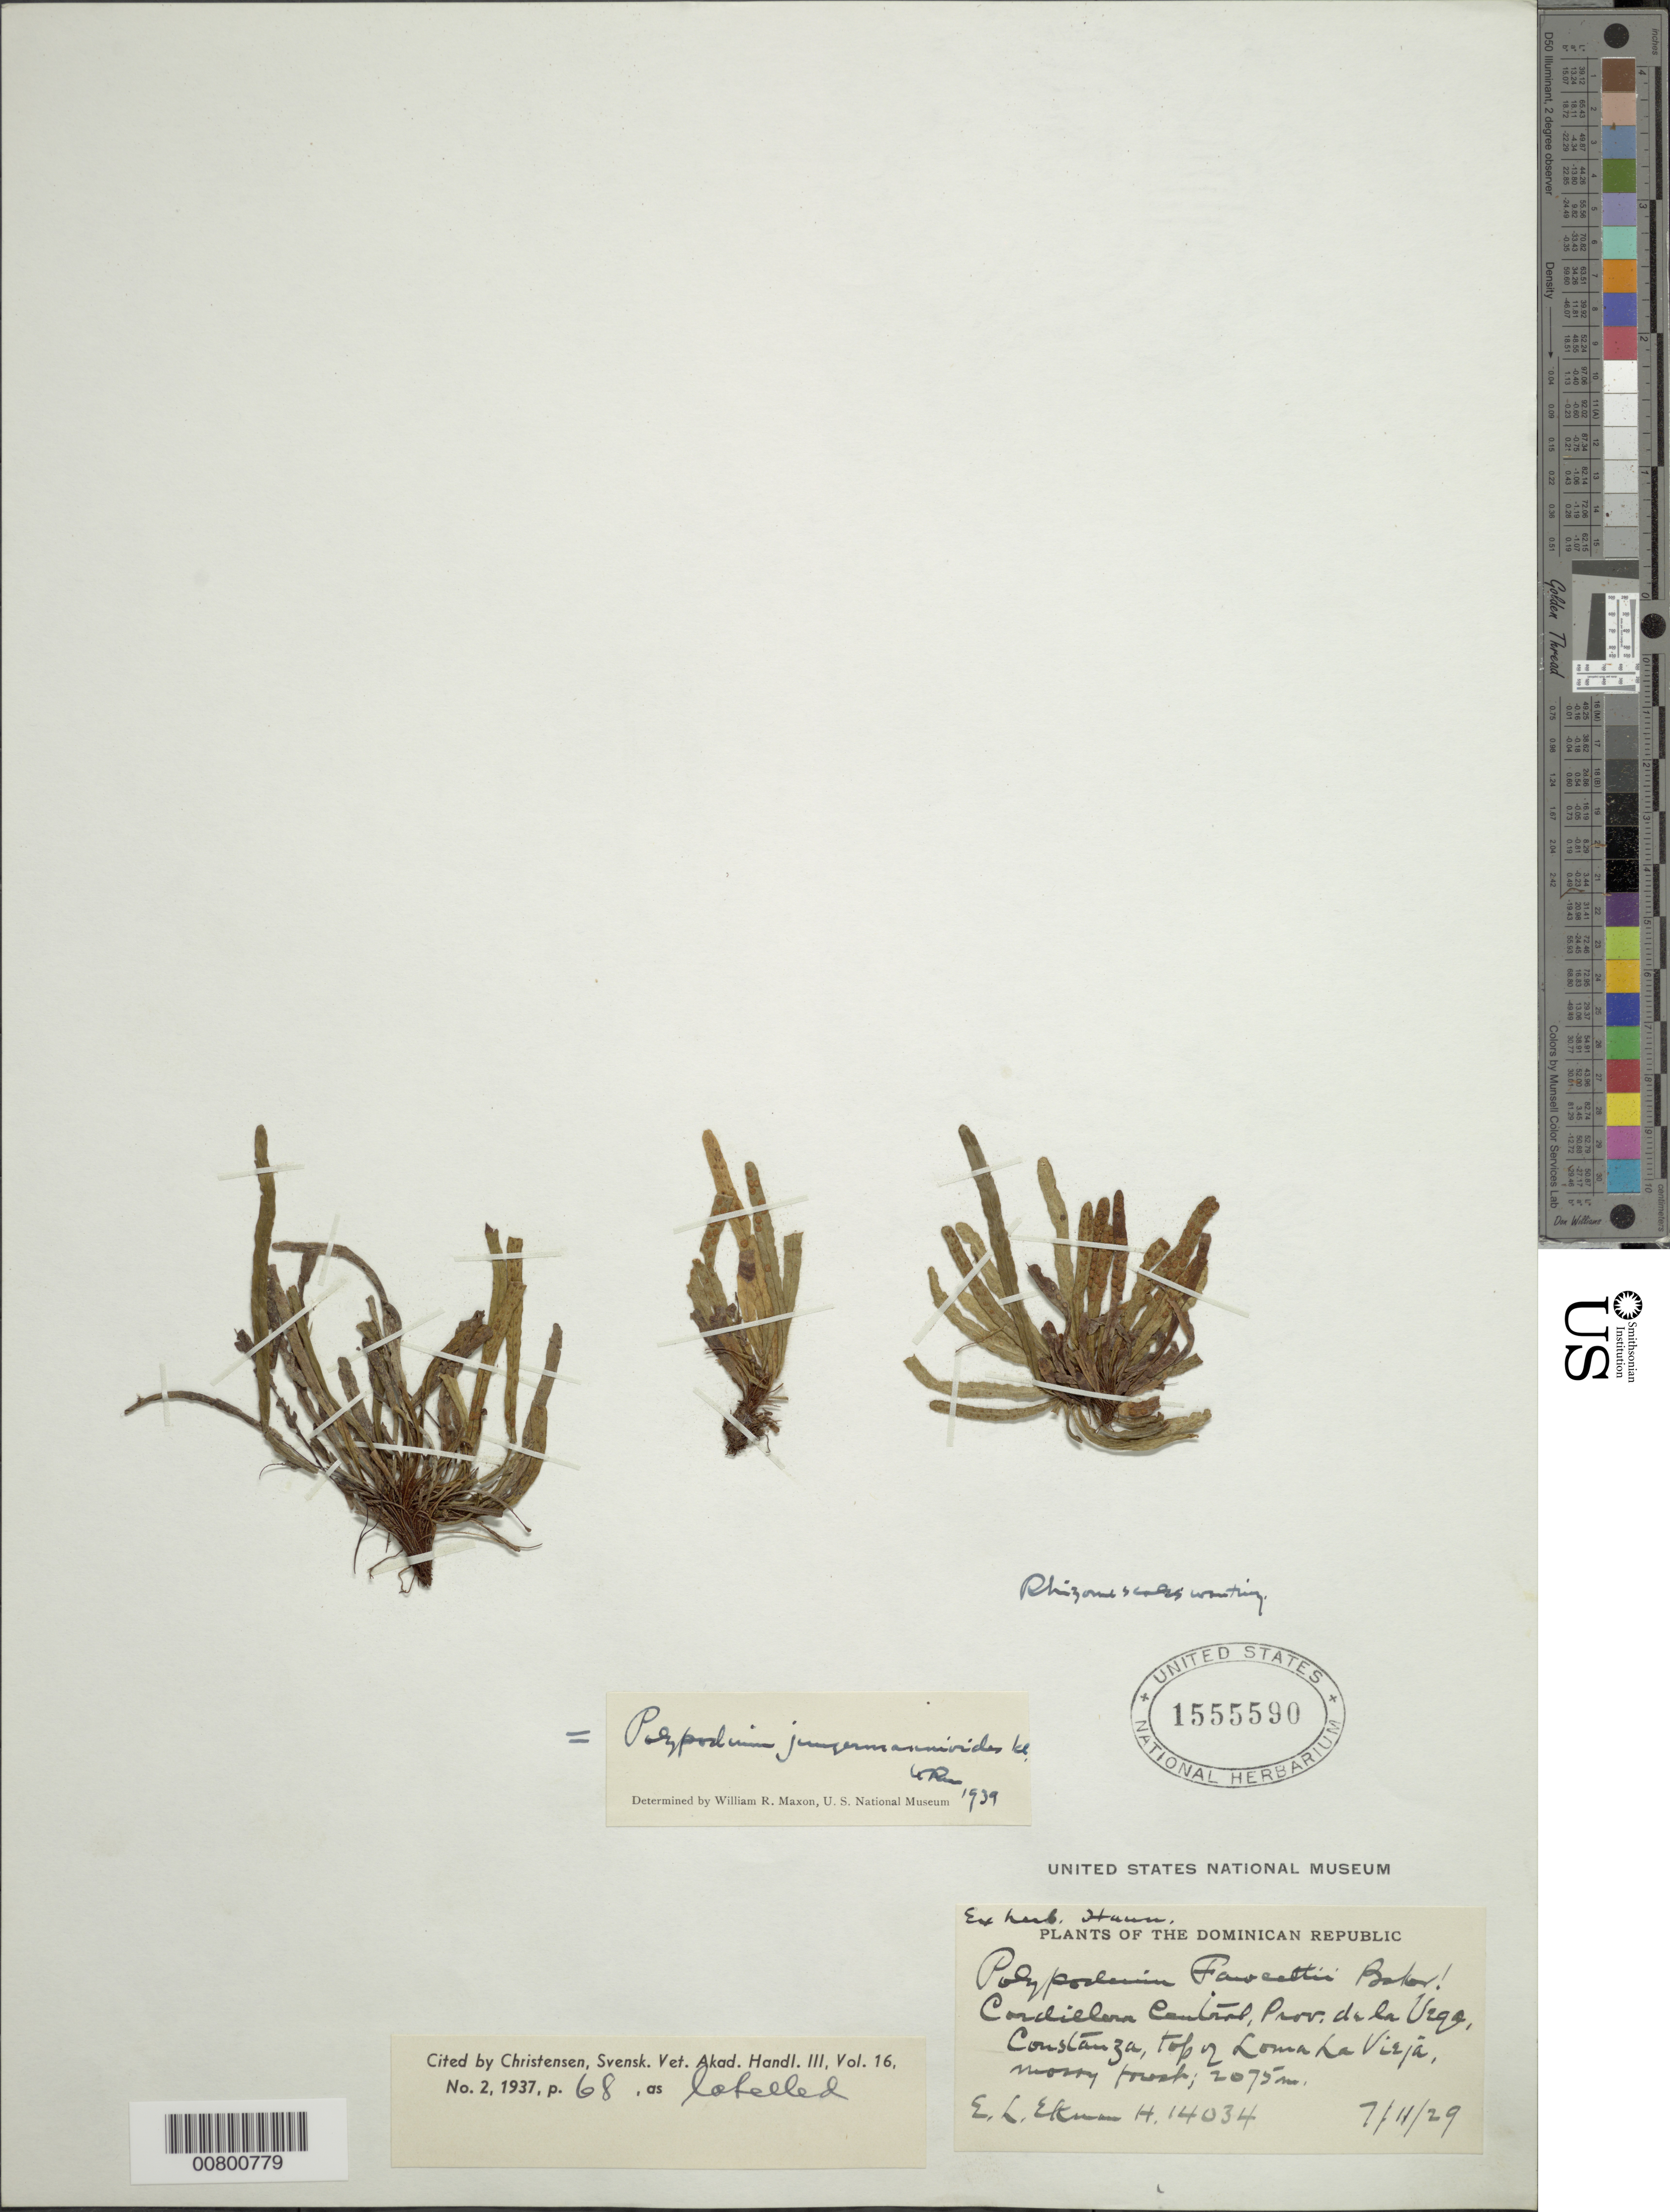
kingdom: Plantae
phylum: Tracheophyta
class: Polypodiopsida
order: Polypodiales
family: Polypodiaceae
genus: Enterosora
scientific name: Enterosora parietina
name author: (Klotzsch) L.E. Bishop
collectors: E. L. Ekman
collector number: H 14034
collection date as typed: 07 Nov 1929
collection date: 1929-11-07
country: Dominican Republic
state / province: La Vega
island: Hispaniola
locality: Cordillera Central, Constanza, top of Loma la Vieja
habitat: Mossy forest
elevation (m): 2075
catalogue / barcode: US 1555590